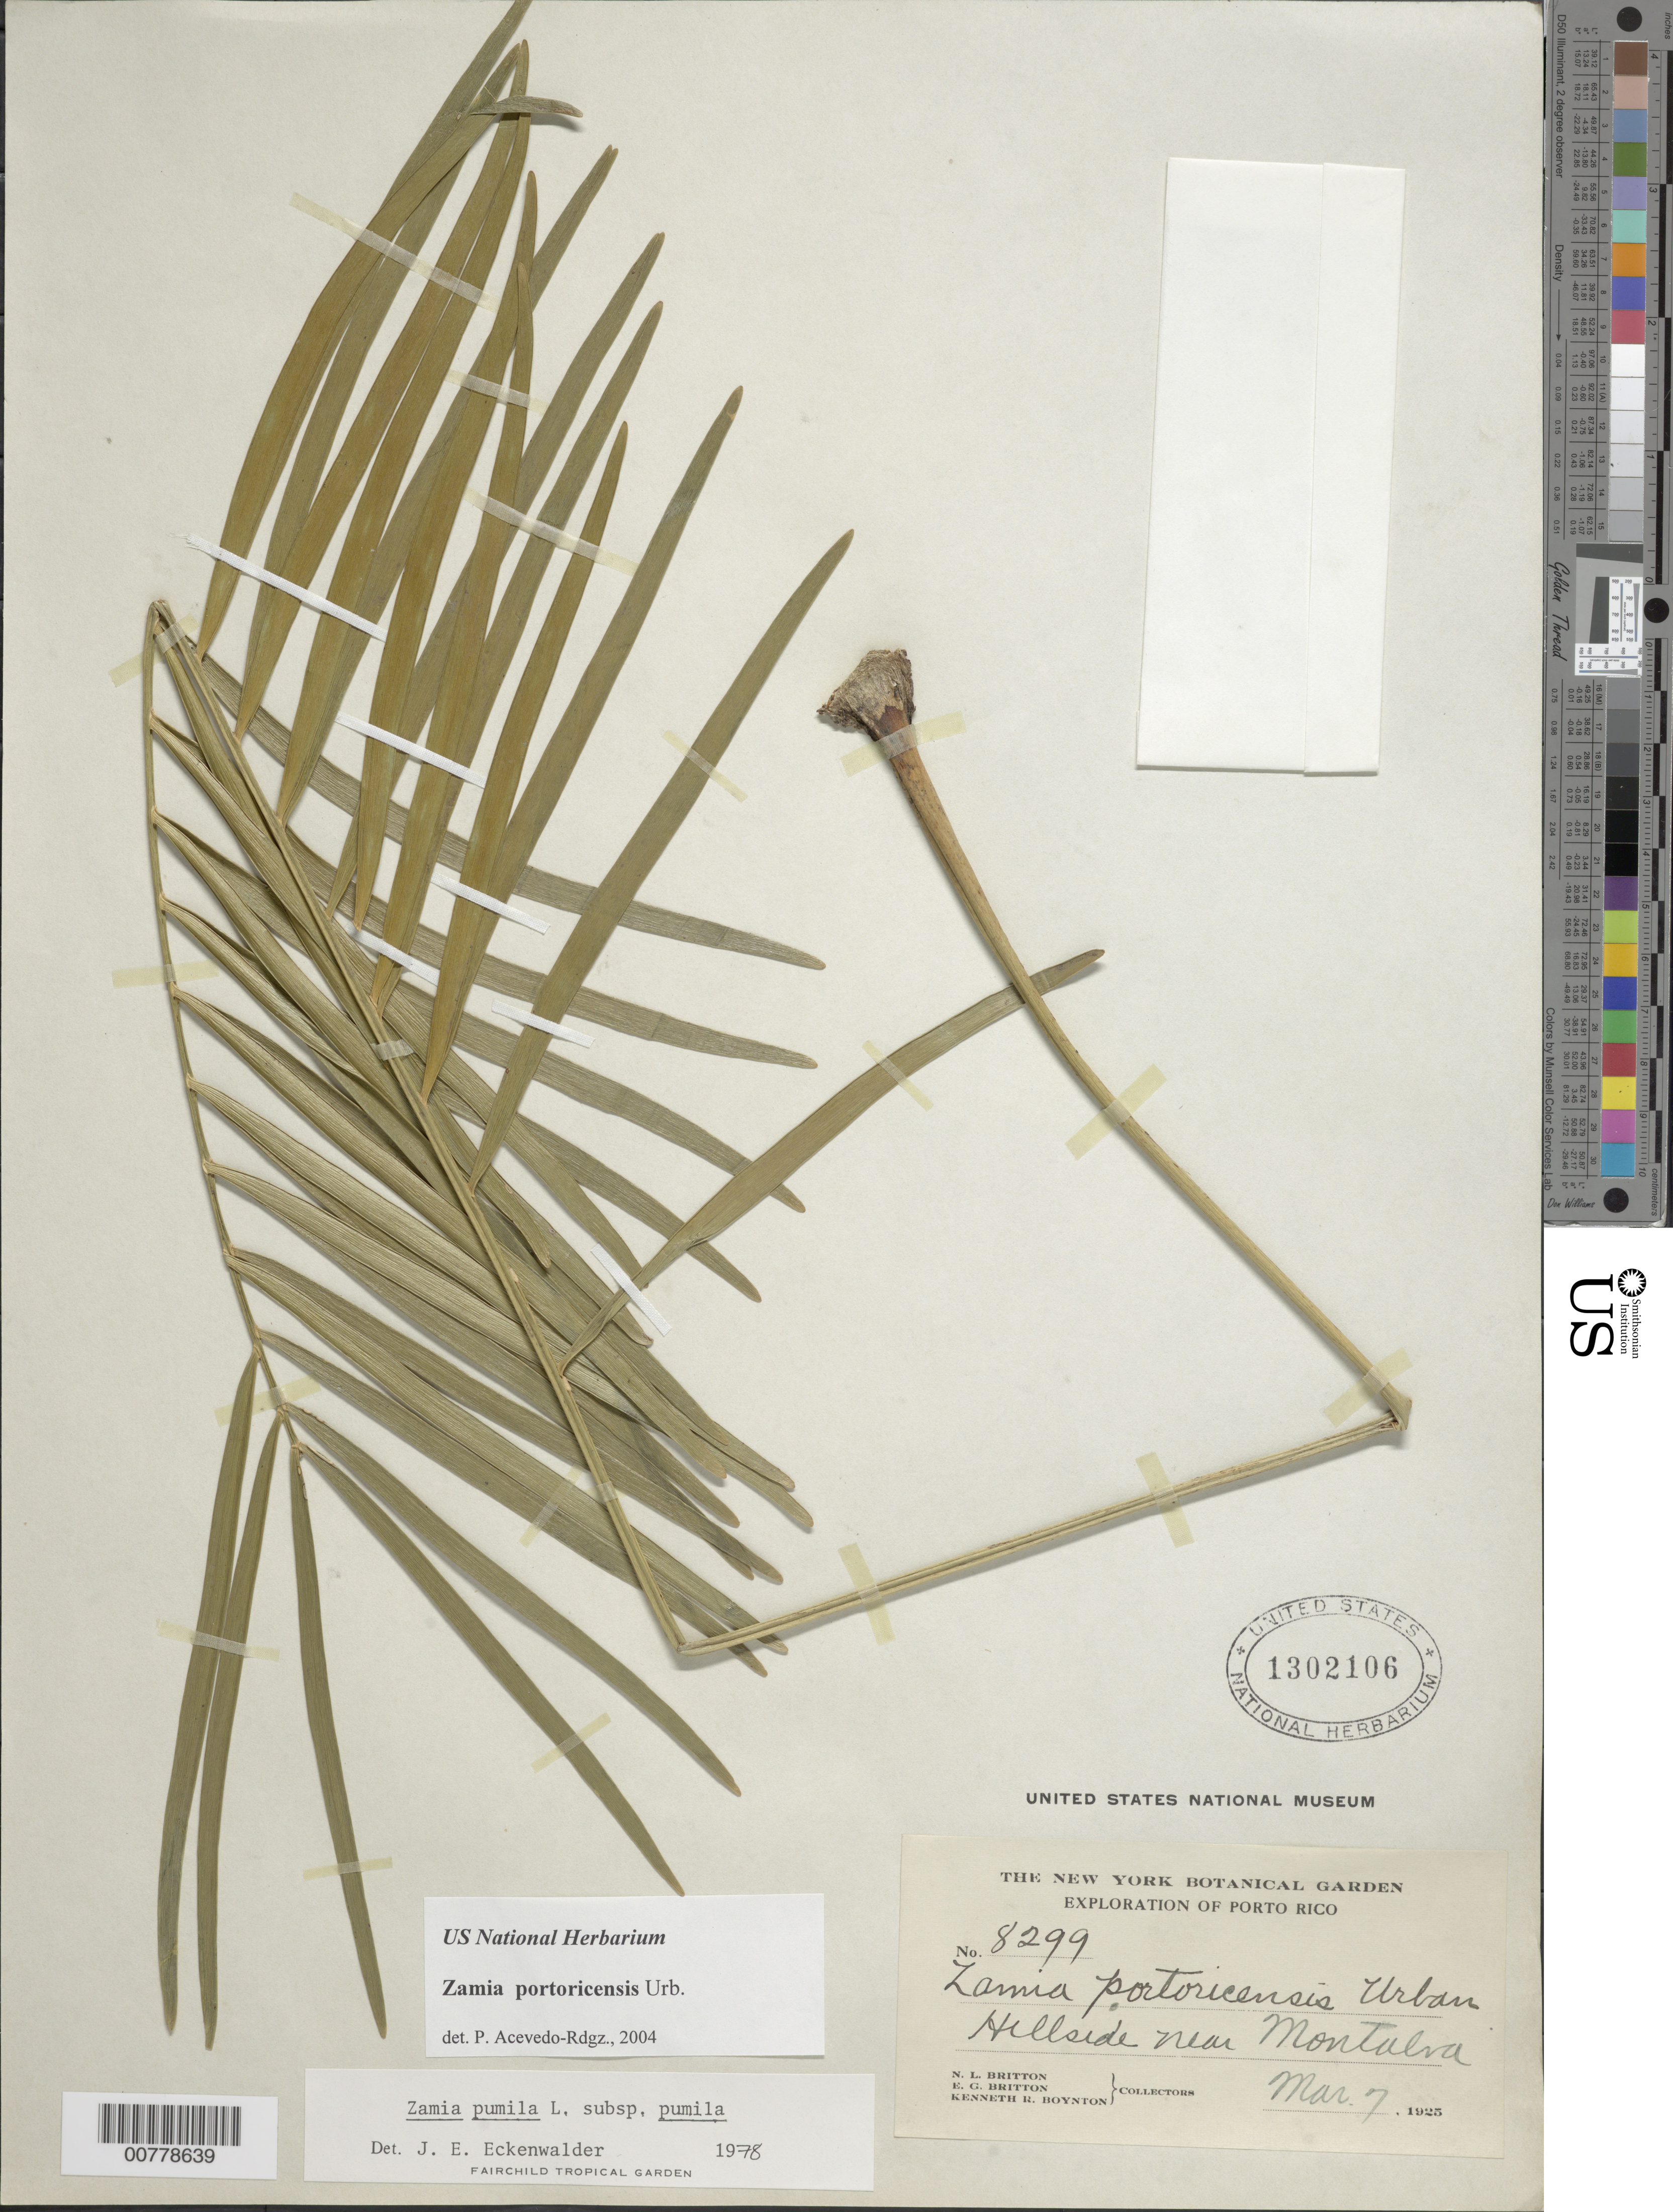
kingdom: Plantae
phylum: Tracheophyta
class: Cycadopsida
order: Cycadales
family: Zamiaceae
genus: Zamia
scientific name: Zamia portoricensis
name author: Urb.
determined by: Acevedo-Rodríguez, P., (BOT), Smithsonian Institution - National Museum of Natural History (UNITED STATES)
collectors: N. Britton, E. G. Britton & K. Boynton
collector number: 8299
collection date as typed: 07 Mar 1925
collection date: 1925-03-07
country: Puerto Rico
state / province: Guánica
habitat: Hillside.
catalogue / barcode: US 1302106